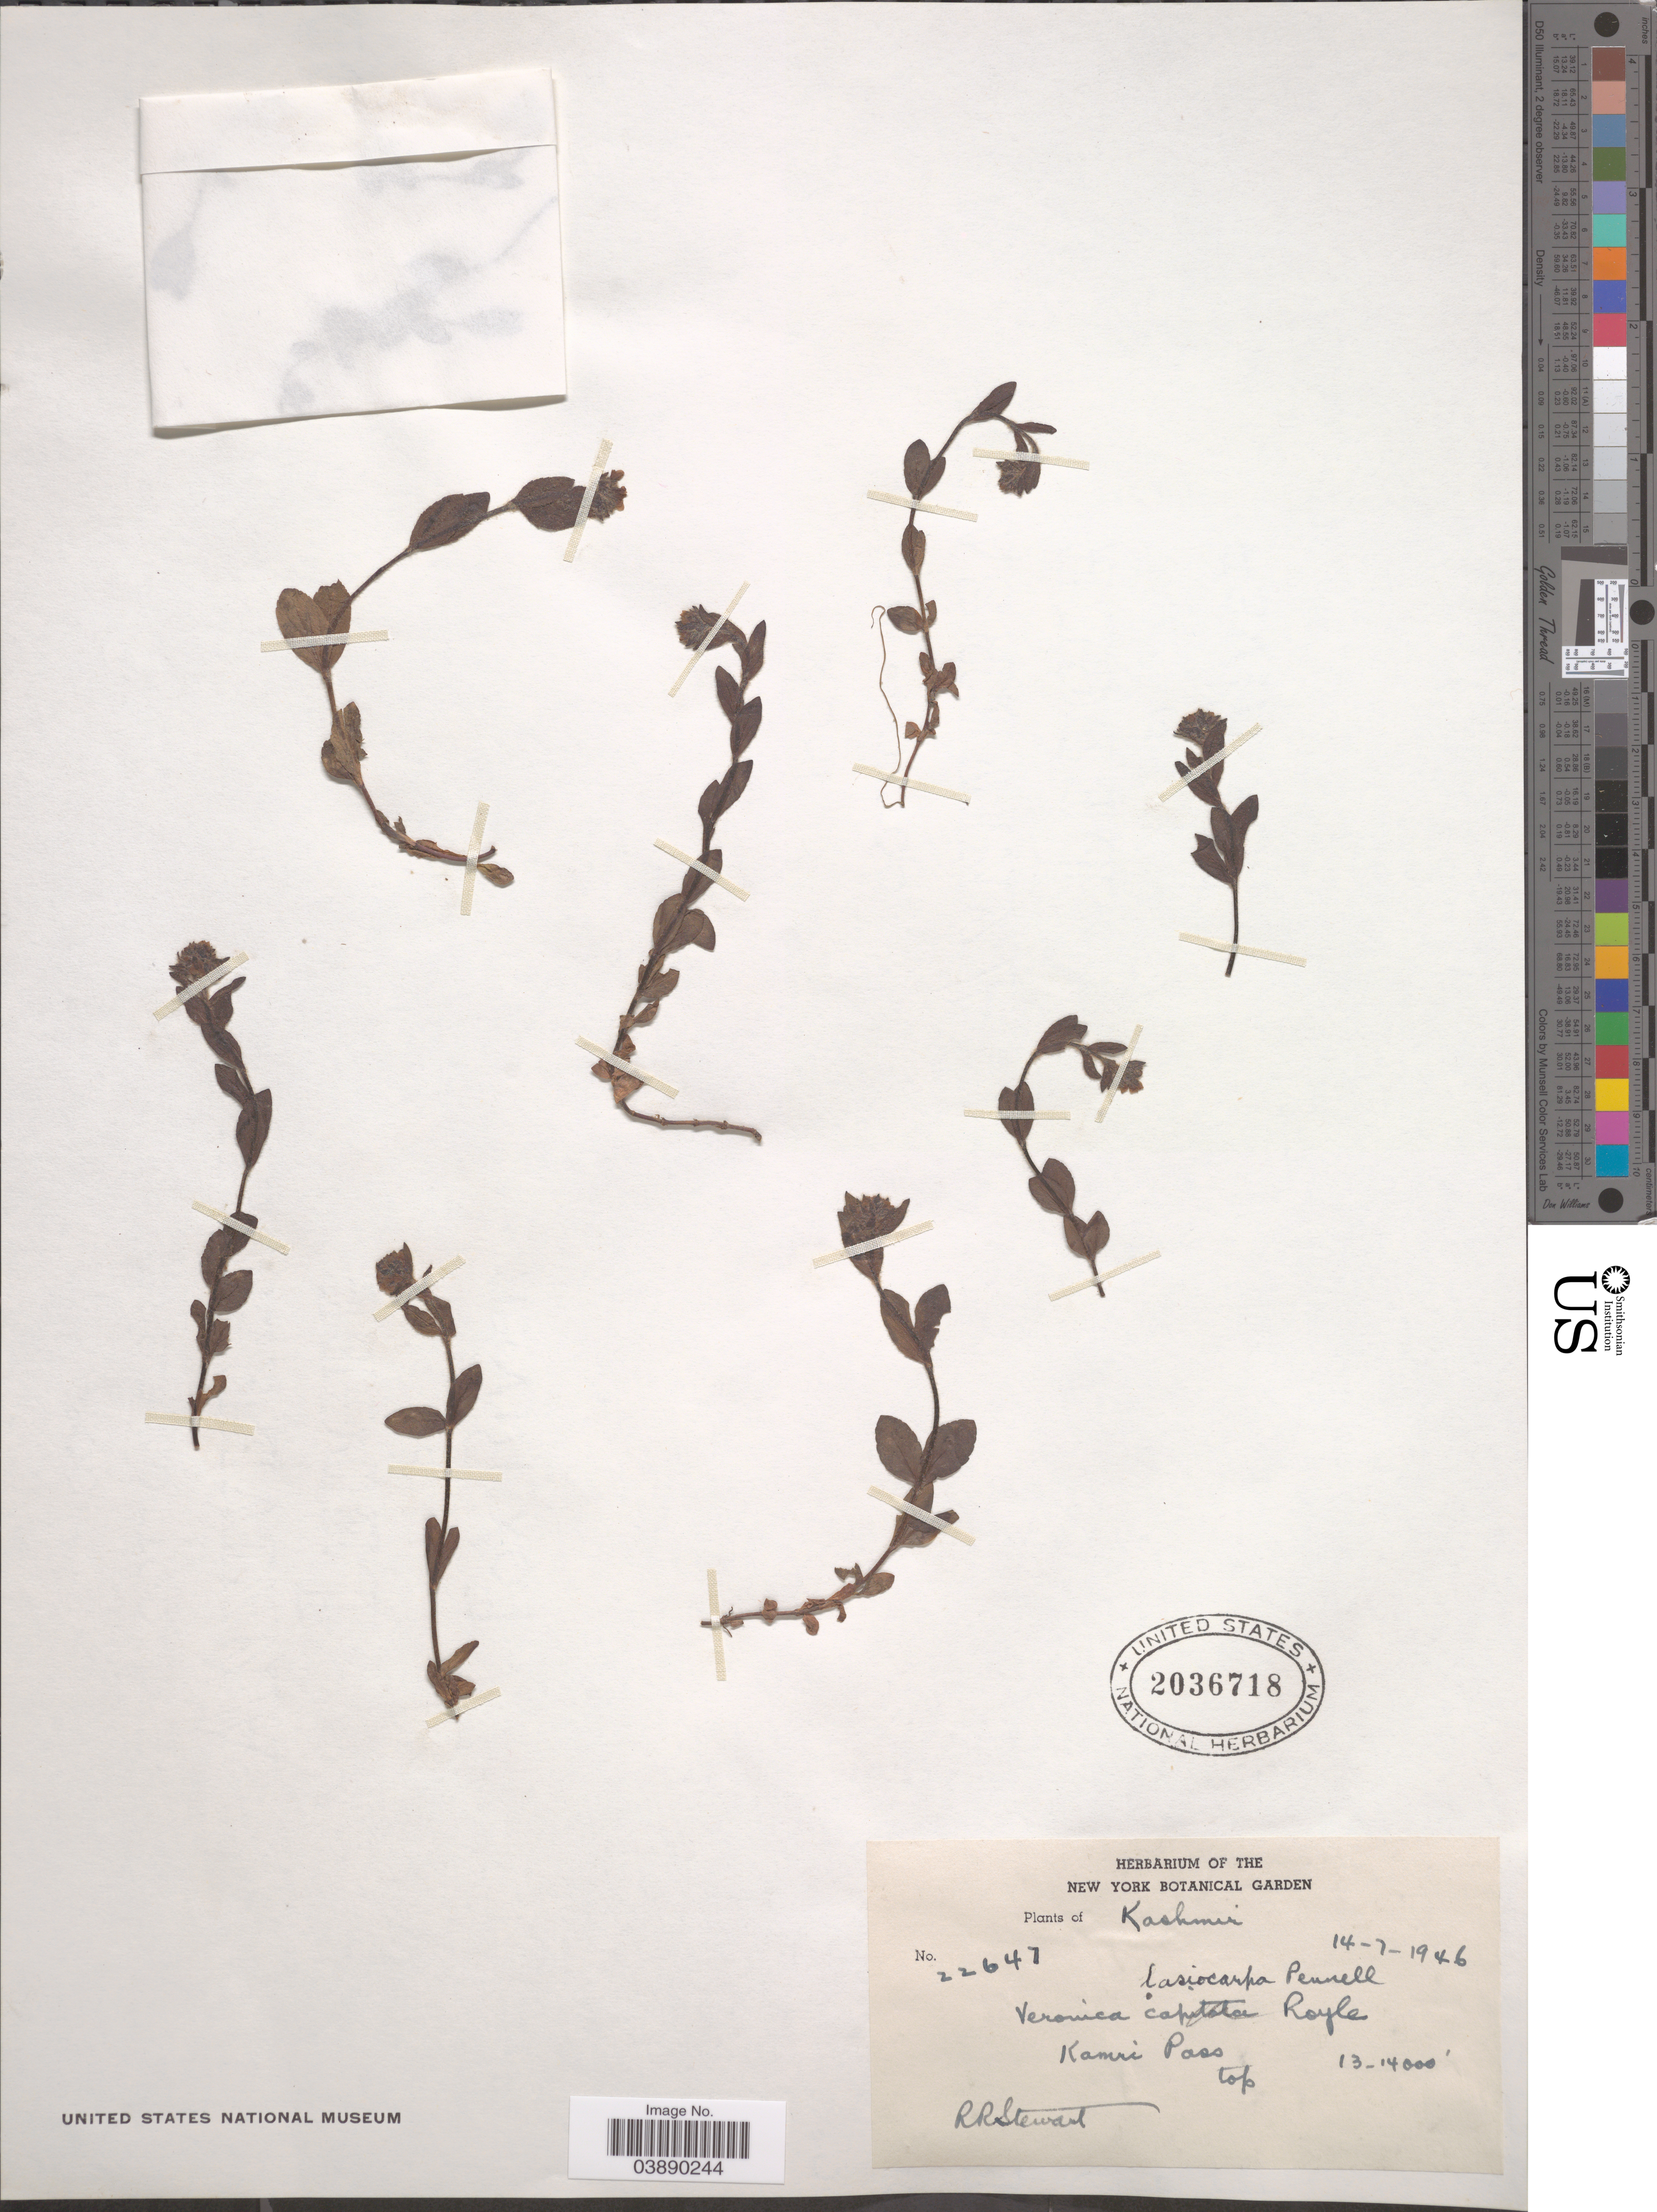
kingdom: Plantae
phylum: Tracheophyta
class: Magnoliopsida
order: Lamiales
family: Plantaginaceae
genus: Veronica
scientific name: Veronica lasiocarpa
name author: Pennell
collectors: R. Stewart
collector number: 22647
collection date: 1946-07-14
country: India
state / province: Jammu and Kashmir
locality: Kashmir. Kamri Pass top.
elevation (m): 3962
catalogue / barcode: US 2036718